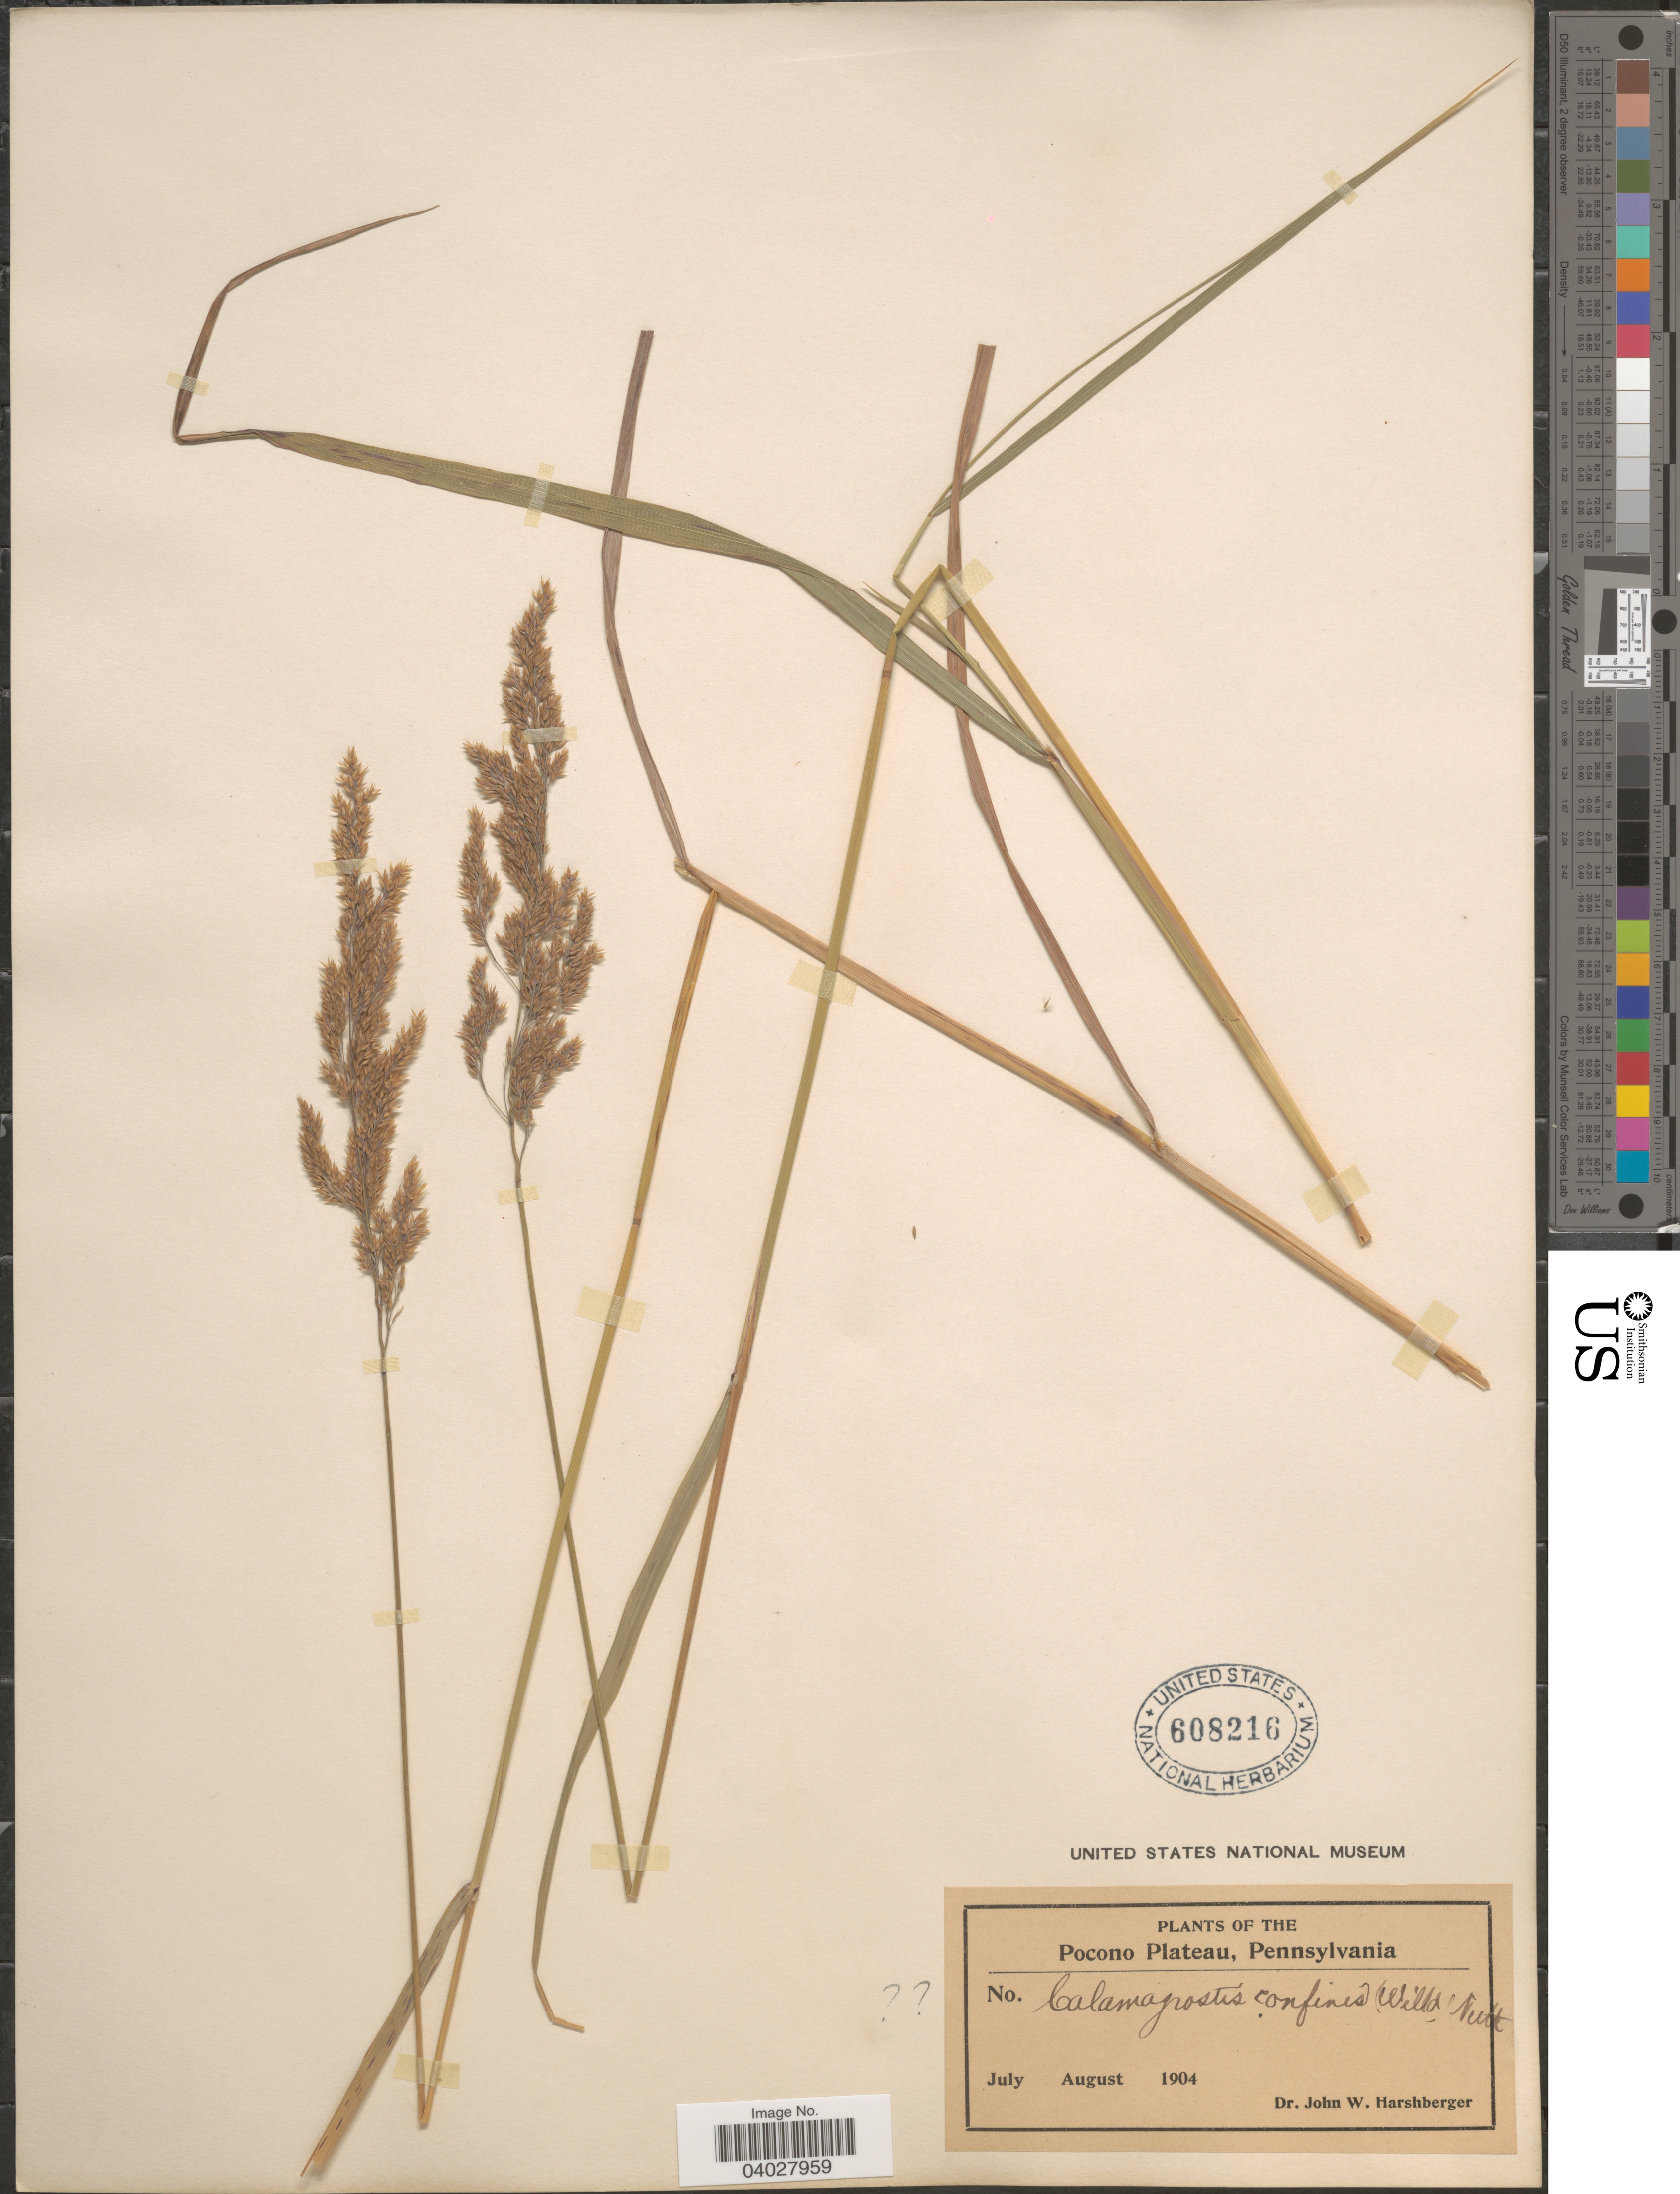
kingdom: Plantae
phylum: Tracheophyta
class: Liliopsida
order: Poales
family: Poaceae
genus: Calamagrostis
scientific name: Calamagrostis canadensis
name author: (Michx.) P. Beauv.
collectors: J. W. Harshberger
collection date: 1904-07/1904-08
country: United States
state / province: Pennsylvania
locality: Pocono Plateau.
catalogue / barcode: US 608216